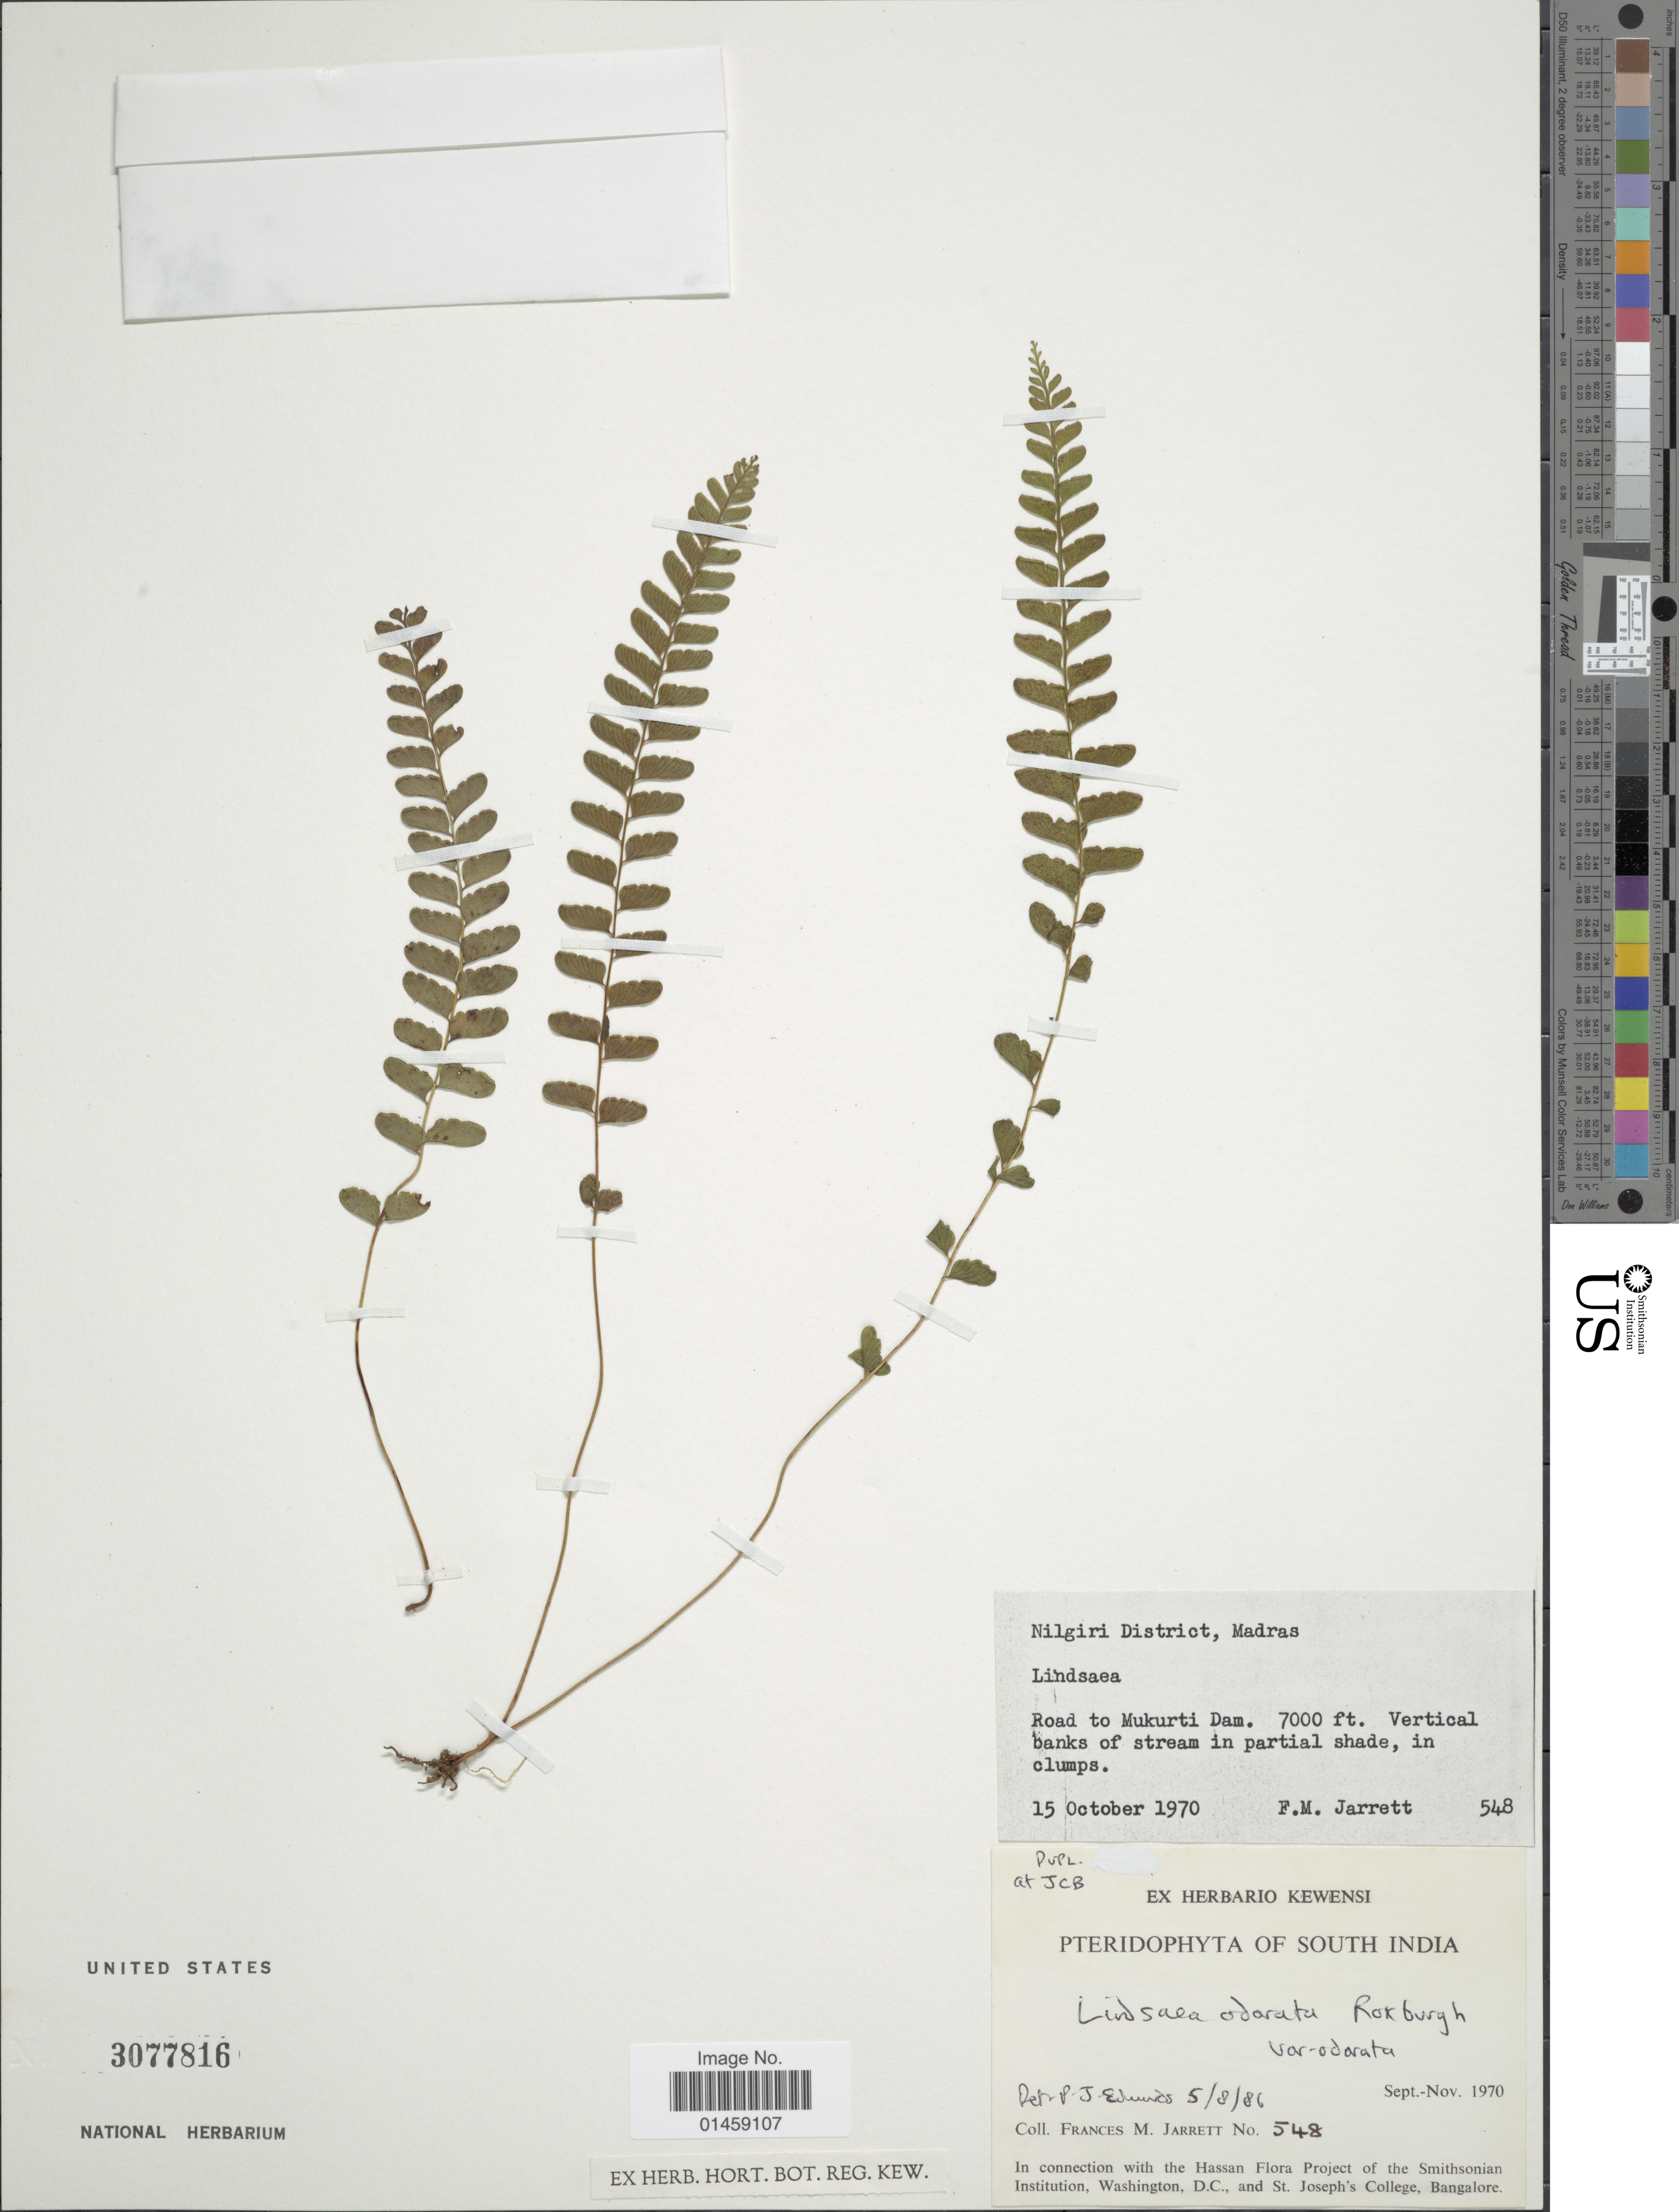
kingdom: Plantae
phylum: Tracheophyta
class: Polypodiopsida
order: Polypodiales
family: Lindsaeaceae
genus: Lindsaea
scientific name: Lindsaea odorata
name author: Roxb.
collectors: F. M. Jarrett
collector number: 548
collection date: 1970-10-15/1970-11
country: India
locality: Nilgiri District, Madras, Road to Mukurti Dam. South India.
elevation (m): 2134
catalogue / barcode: US 3077816